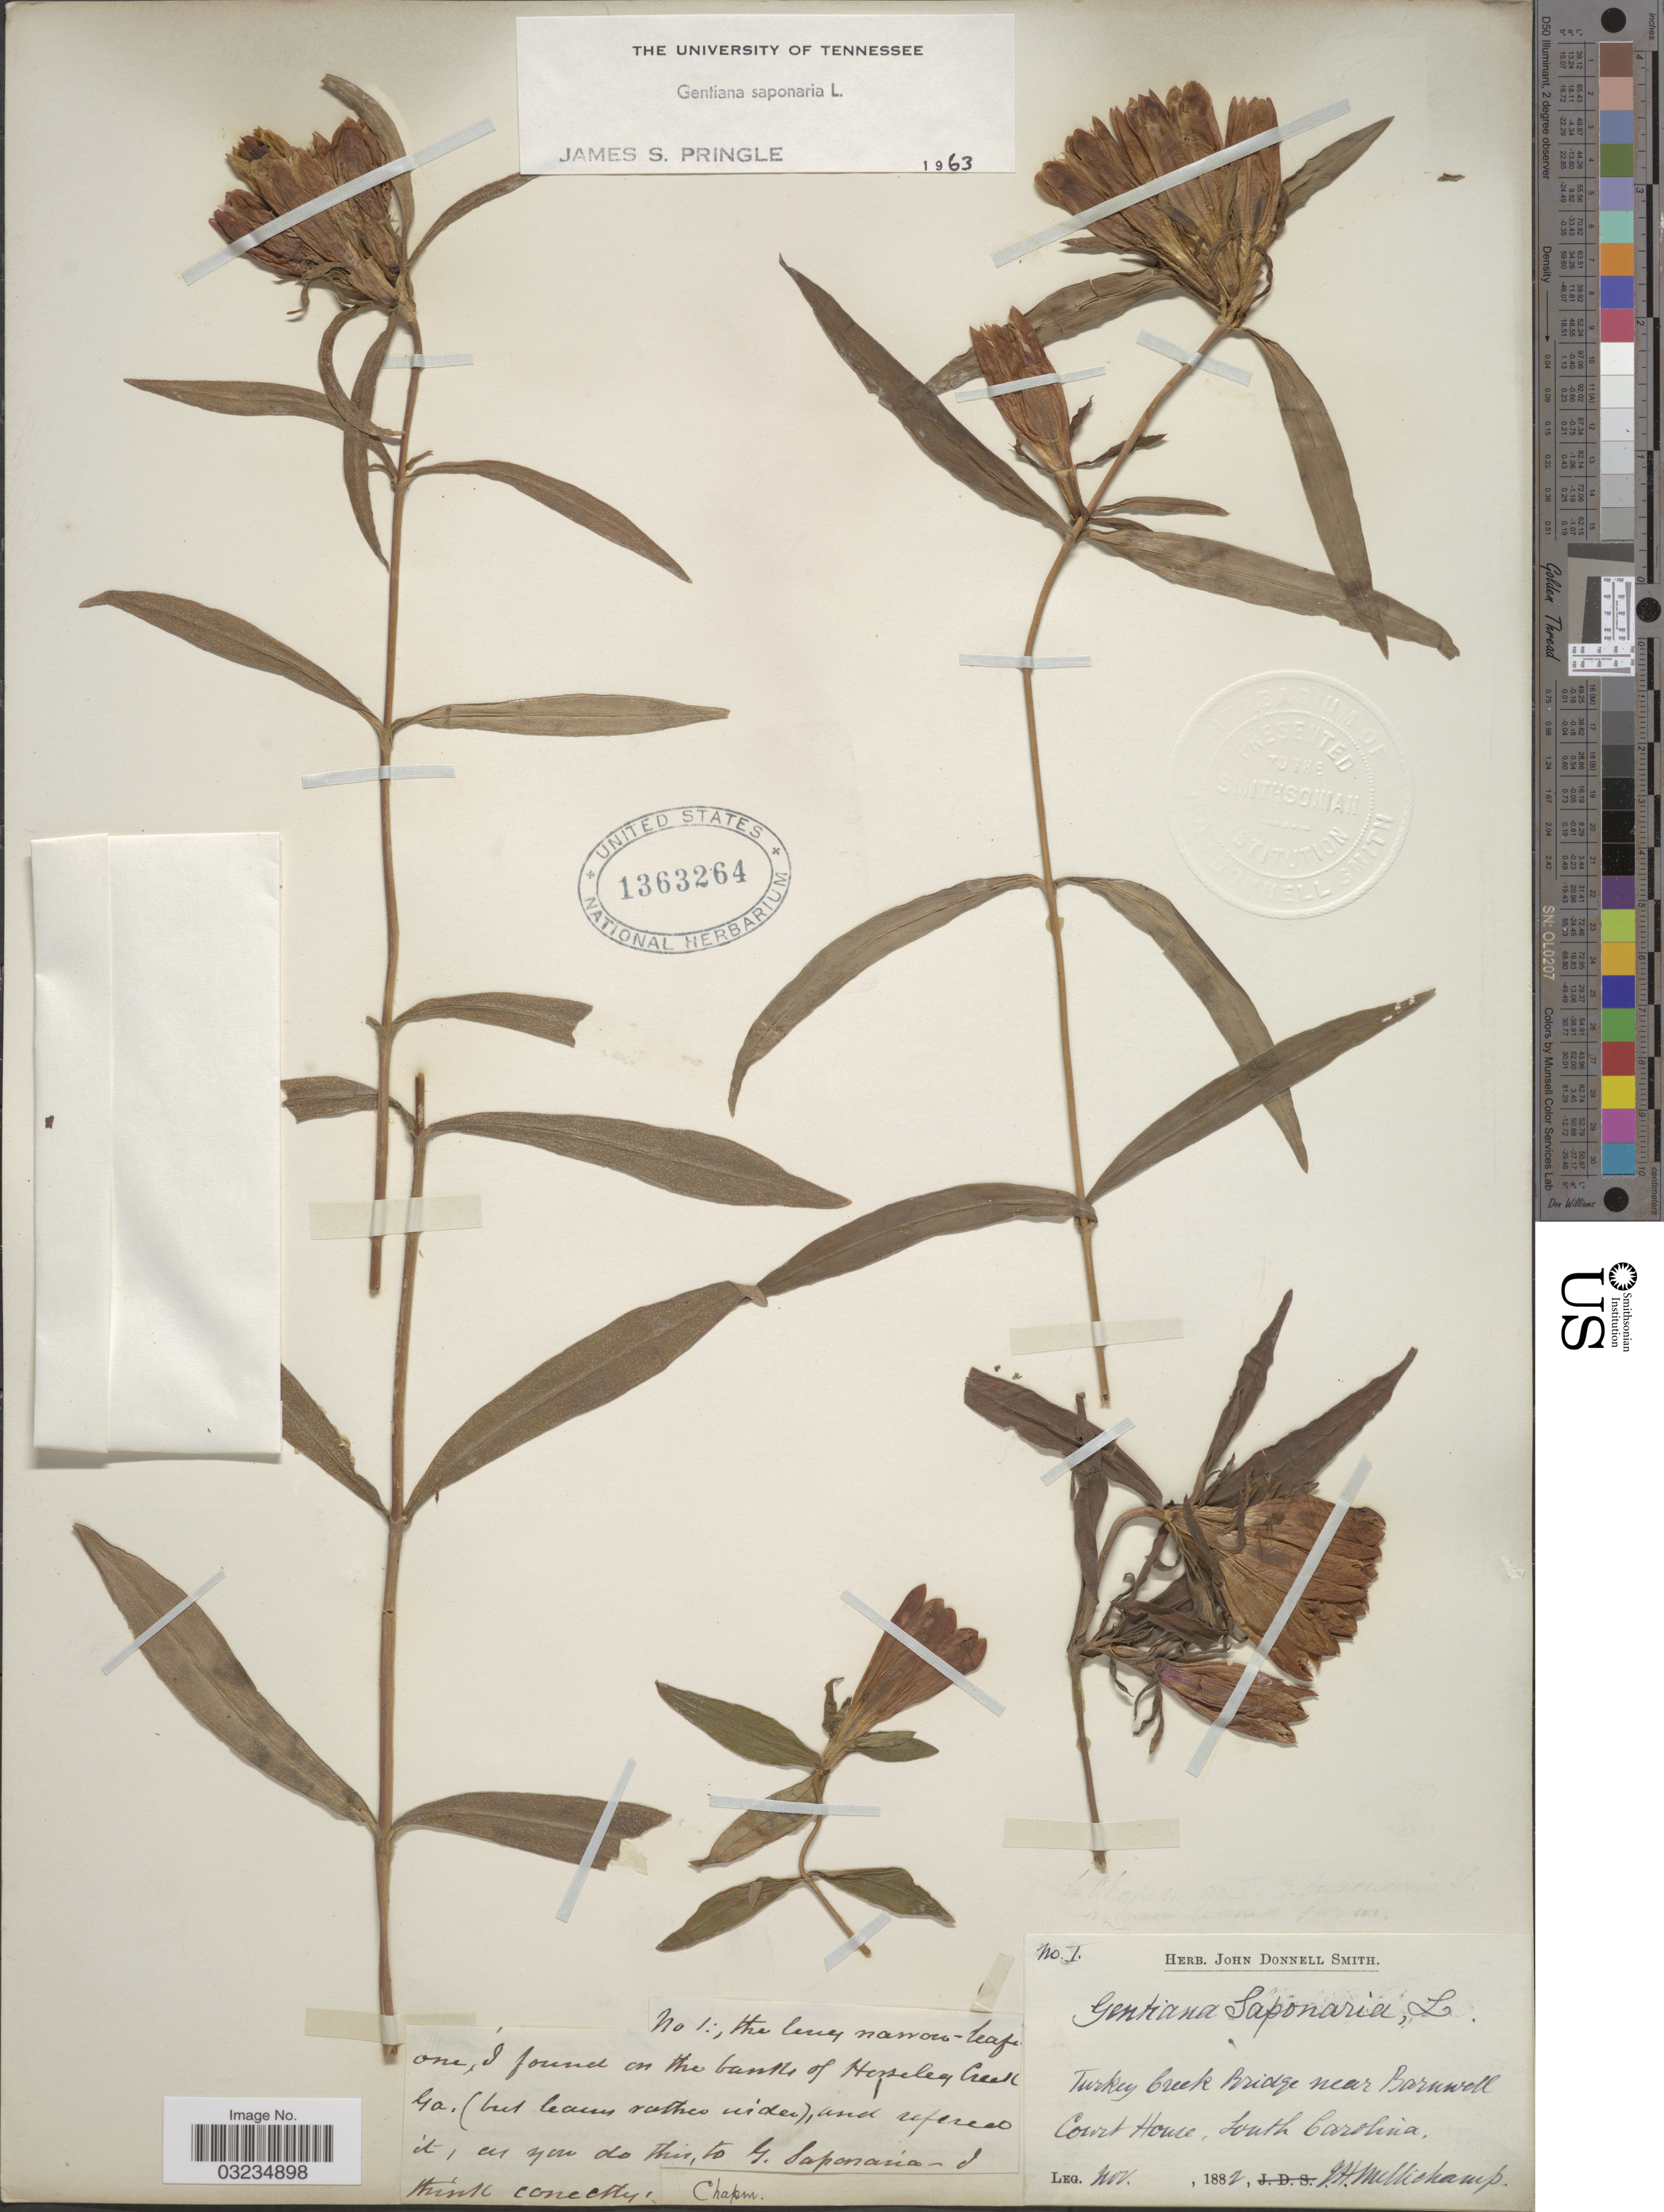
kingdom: Plantae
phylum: Tracheophyta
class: Magnoliopsida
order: Gentianales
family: Gentianaceae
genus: Gentiana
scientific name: Gentiana saponaria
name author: L.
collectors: J. H. Mellichamp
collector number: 1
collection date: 1882-11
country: United States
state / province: South Carolina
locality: Turkey Creek Bridge near Barnwell Court House.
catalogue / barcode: US 1363264